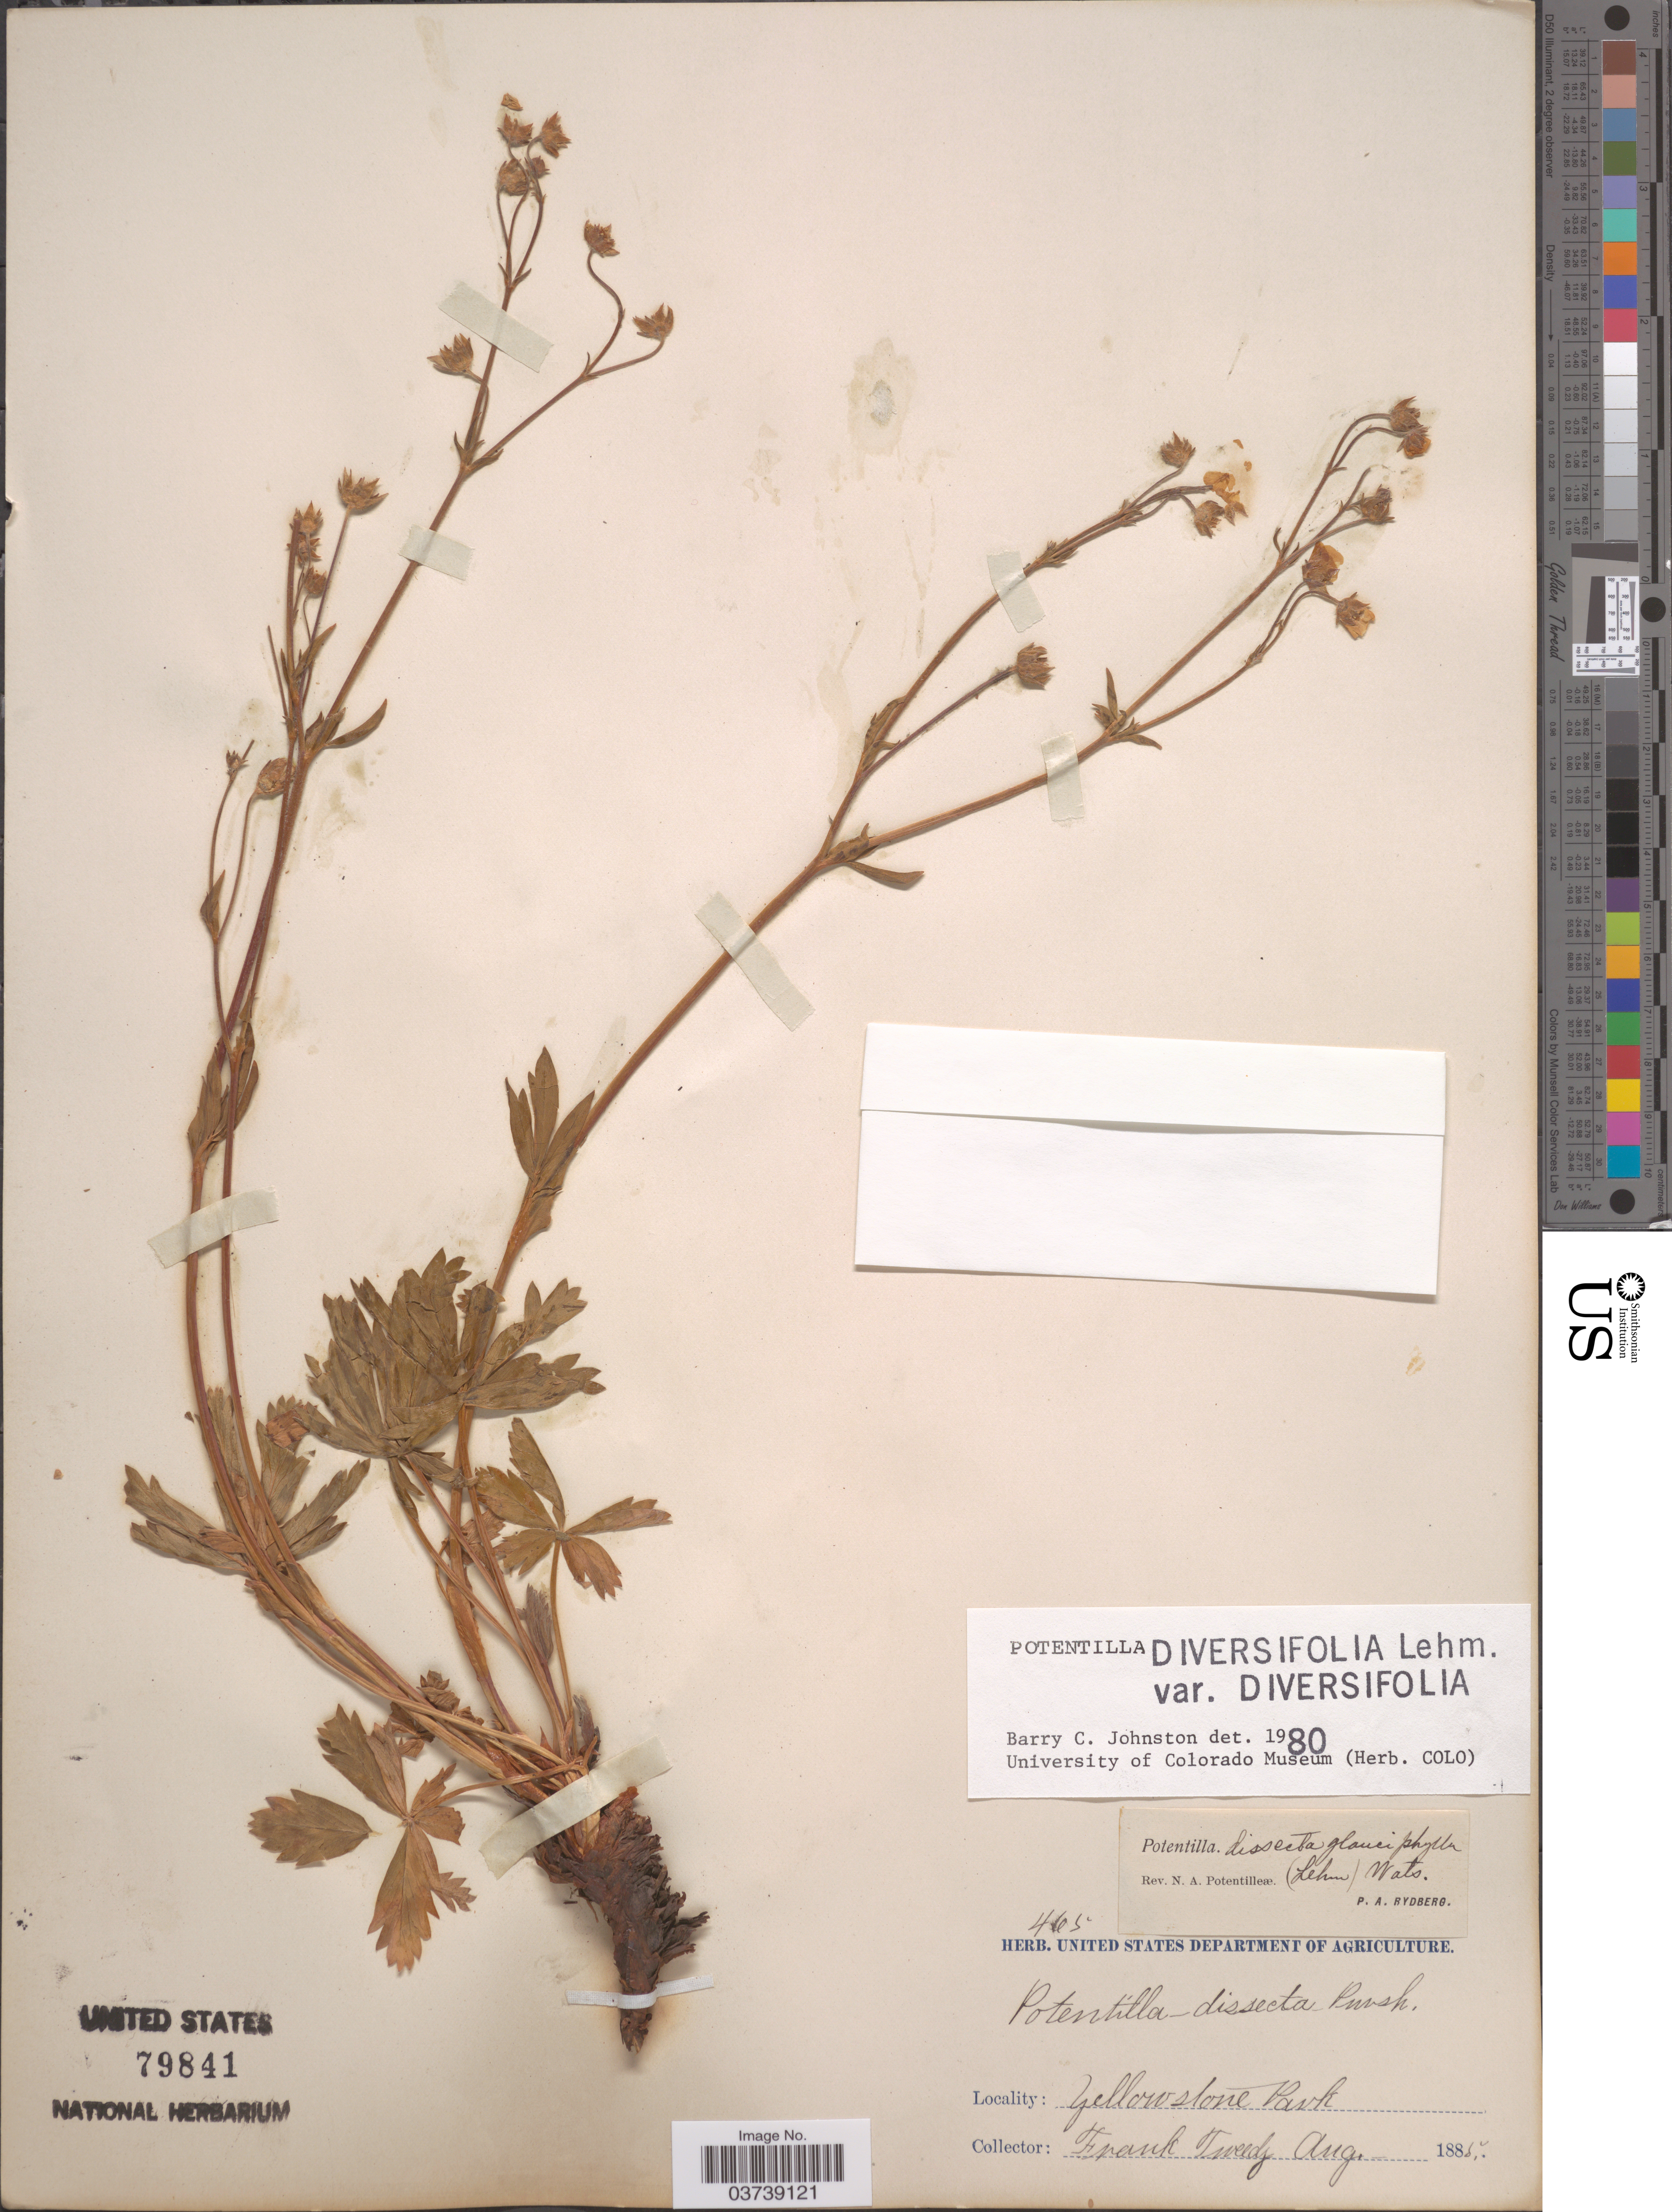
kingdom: Plantae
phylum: Tracheophyta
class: Magnoliopsida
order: Rosales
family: Rosaceae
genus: Potentilla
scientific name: Potentilla diversifolia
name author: Lehm.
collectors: F. Tweedy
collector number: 465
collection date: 1885-08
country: United States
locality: Yellowstone Park.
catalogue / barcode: US 79841